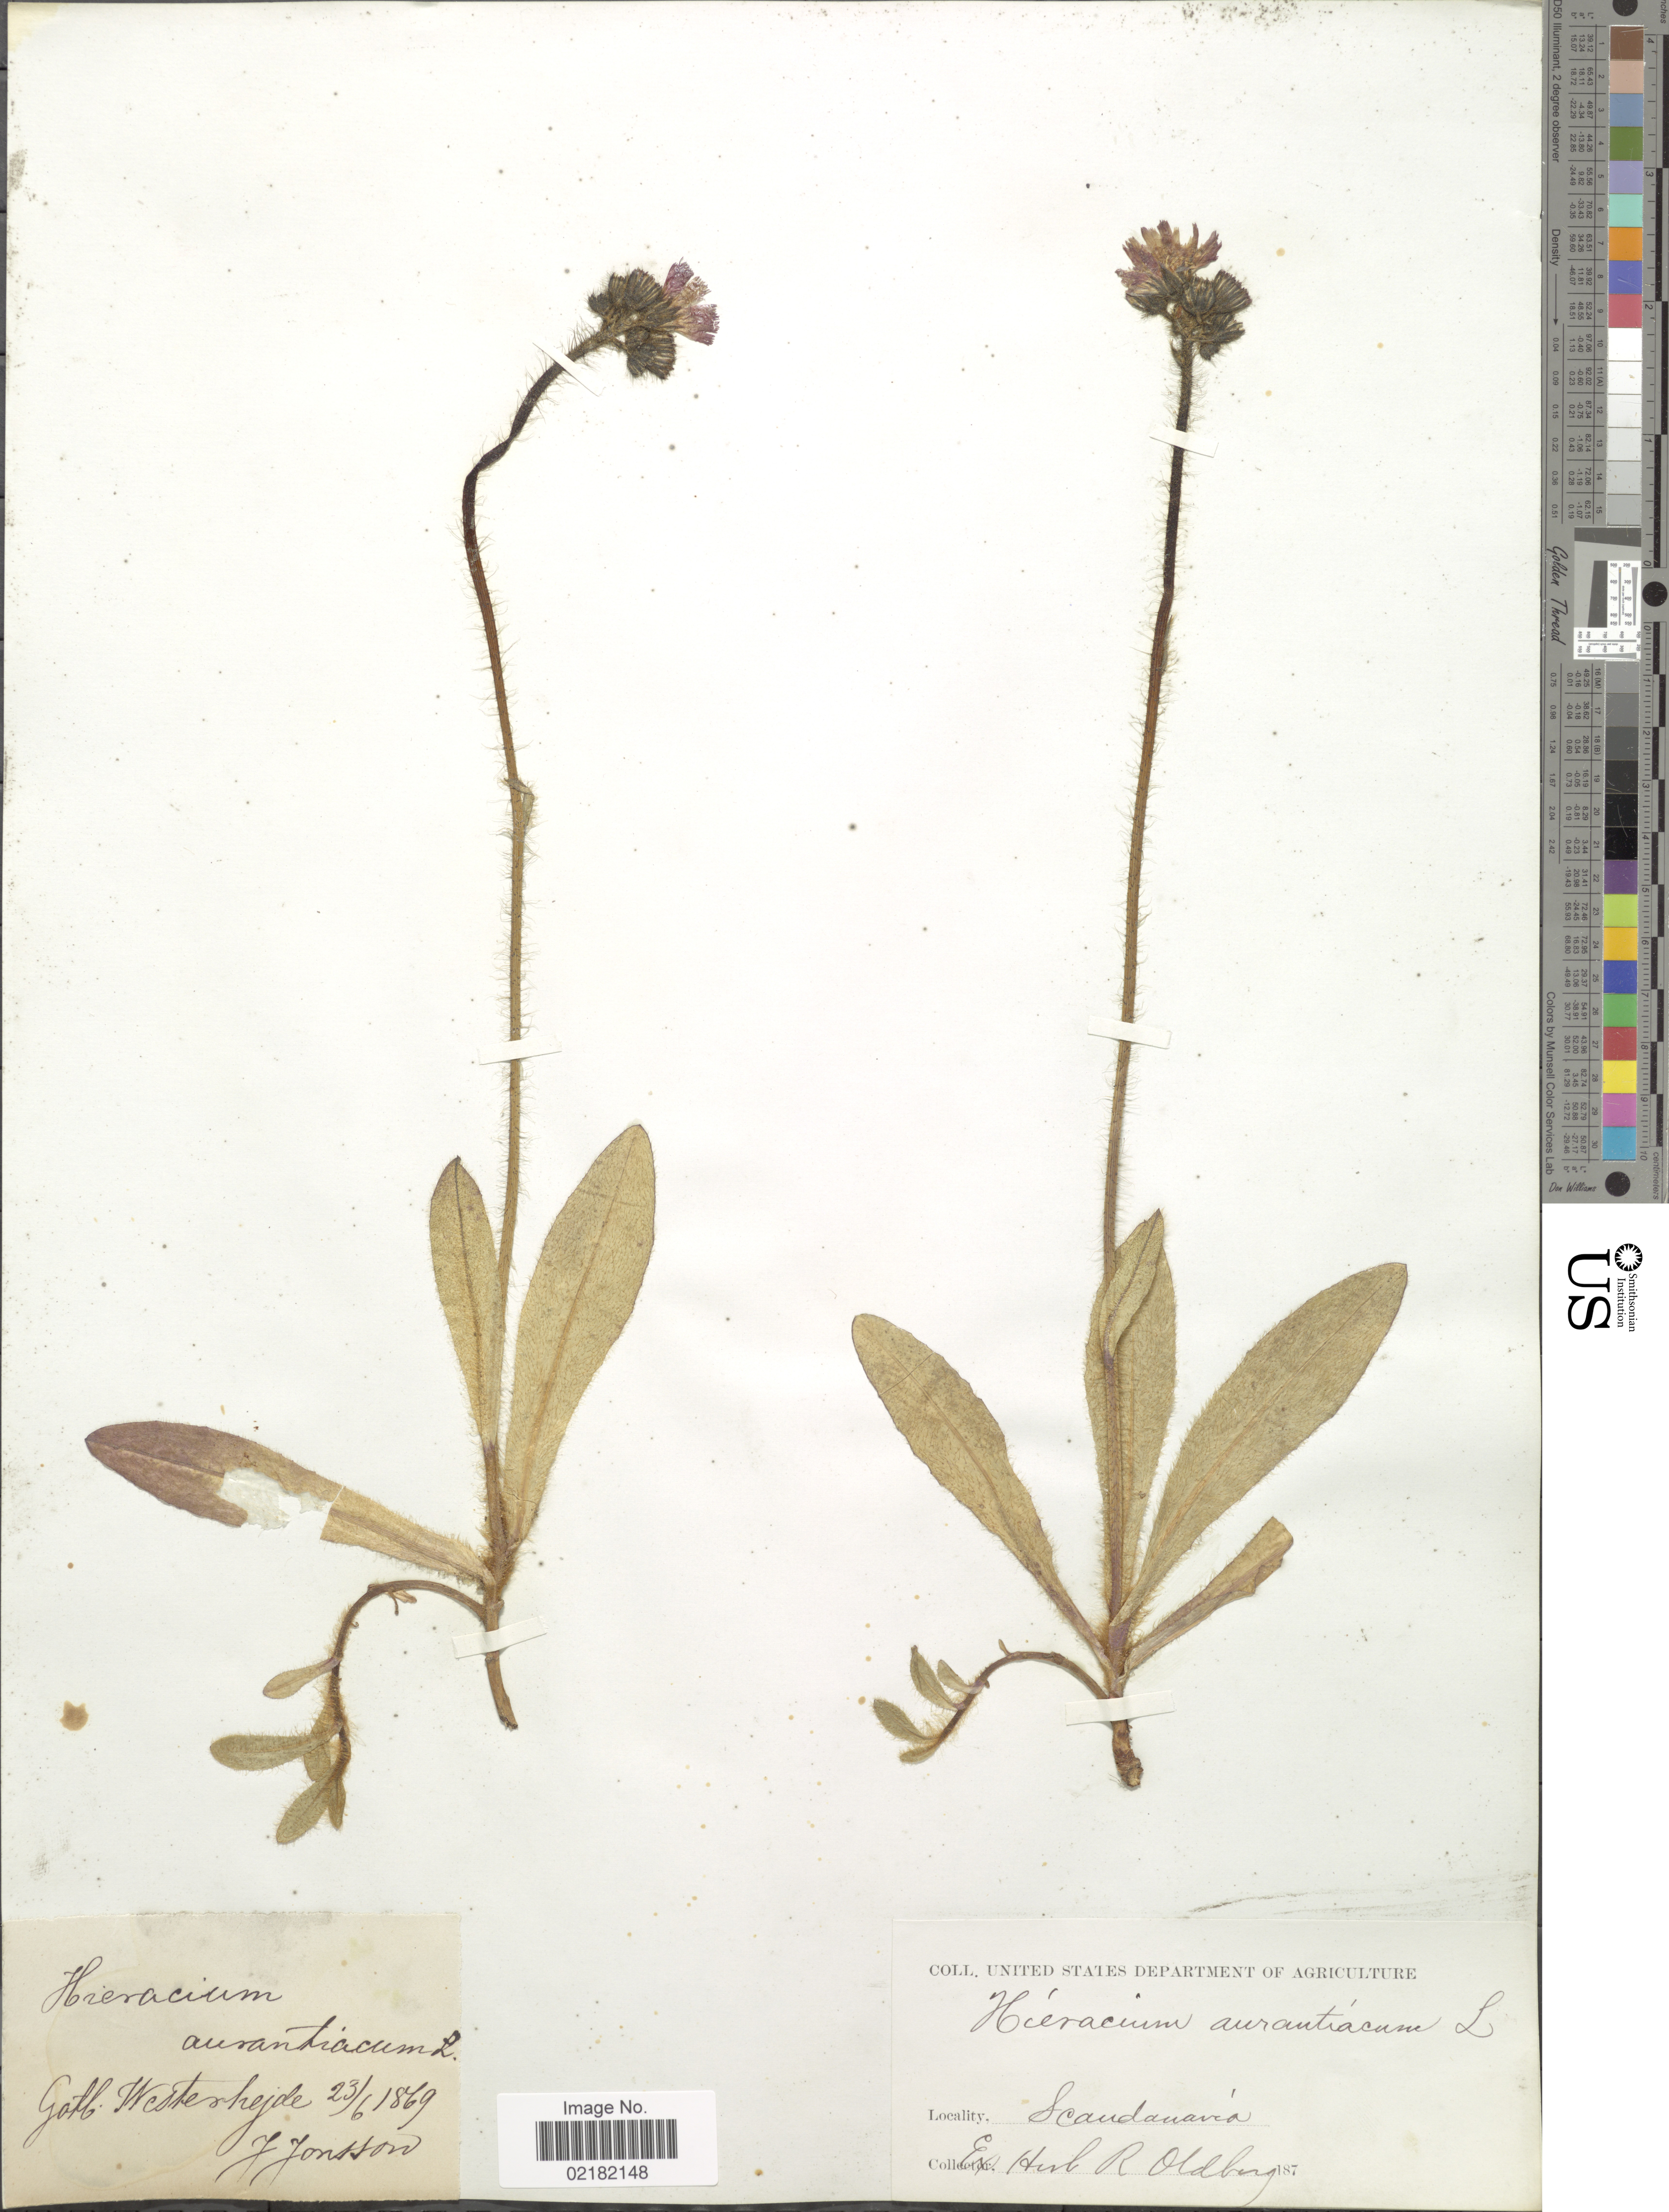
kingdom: Plantae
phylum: Tracheophyta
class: Magnoliopsida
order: Asterales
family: Asteraceae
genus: Pilosella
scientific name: Pilosella aurantiaca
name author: (L.) F.W. Schultz & Sch. Bip.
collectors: J. Jonsson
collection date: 1869-06-23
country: Sweden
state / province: Gotland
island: Gotland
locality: Westershejde.